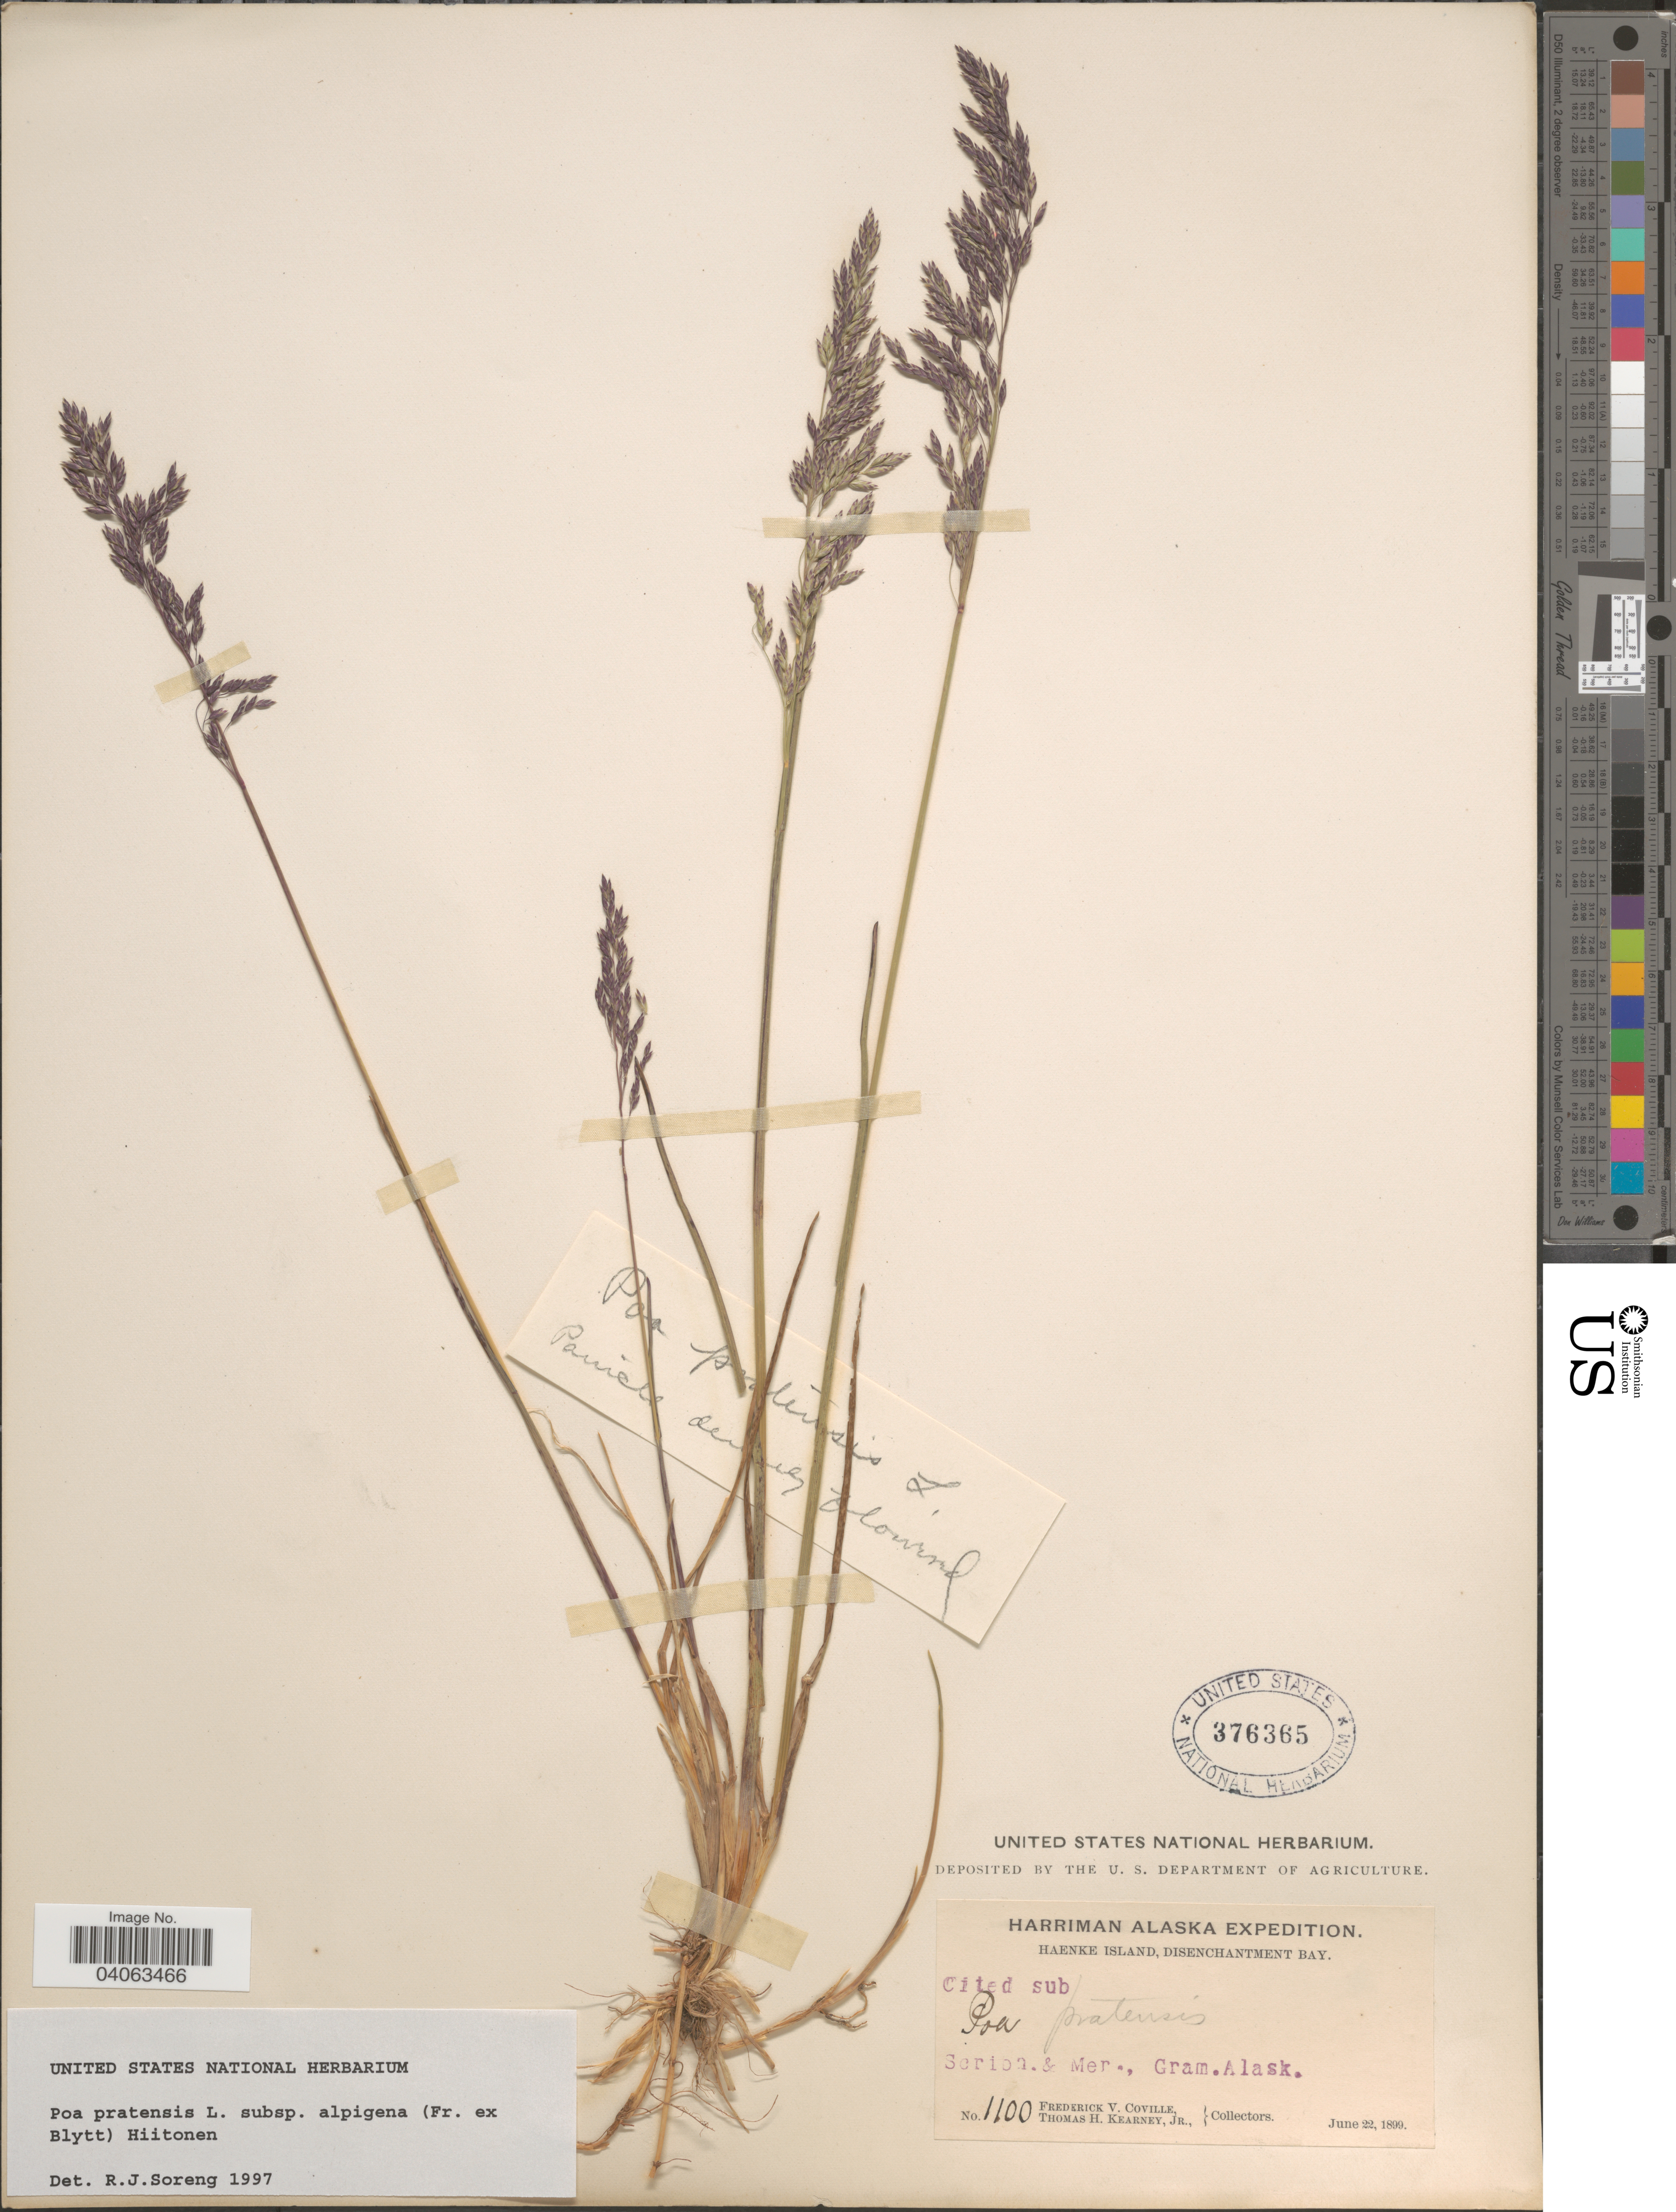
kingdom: Plantae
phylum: Tracheophyta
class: Liliopsida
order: Poales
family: Poaceae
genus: Poa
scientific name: Poa pratensis subsp. alpigena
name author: (Lindm.) Hiitonen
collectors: F. V. Coville & T. H. Kearney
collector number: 1100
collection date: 1899-06-22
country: United States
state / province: Alaska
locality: Haenke Island, Disenchantment Bay.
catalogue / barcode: US 376365